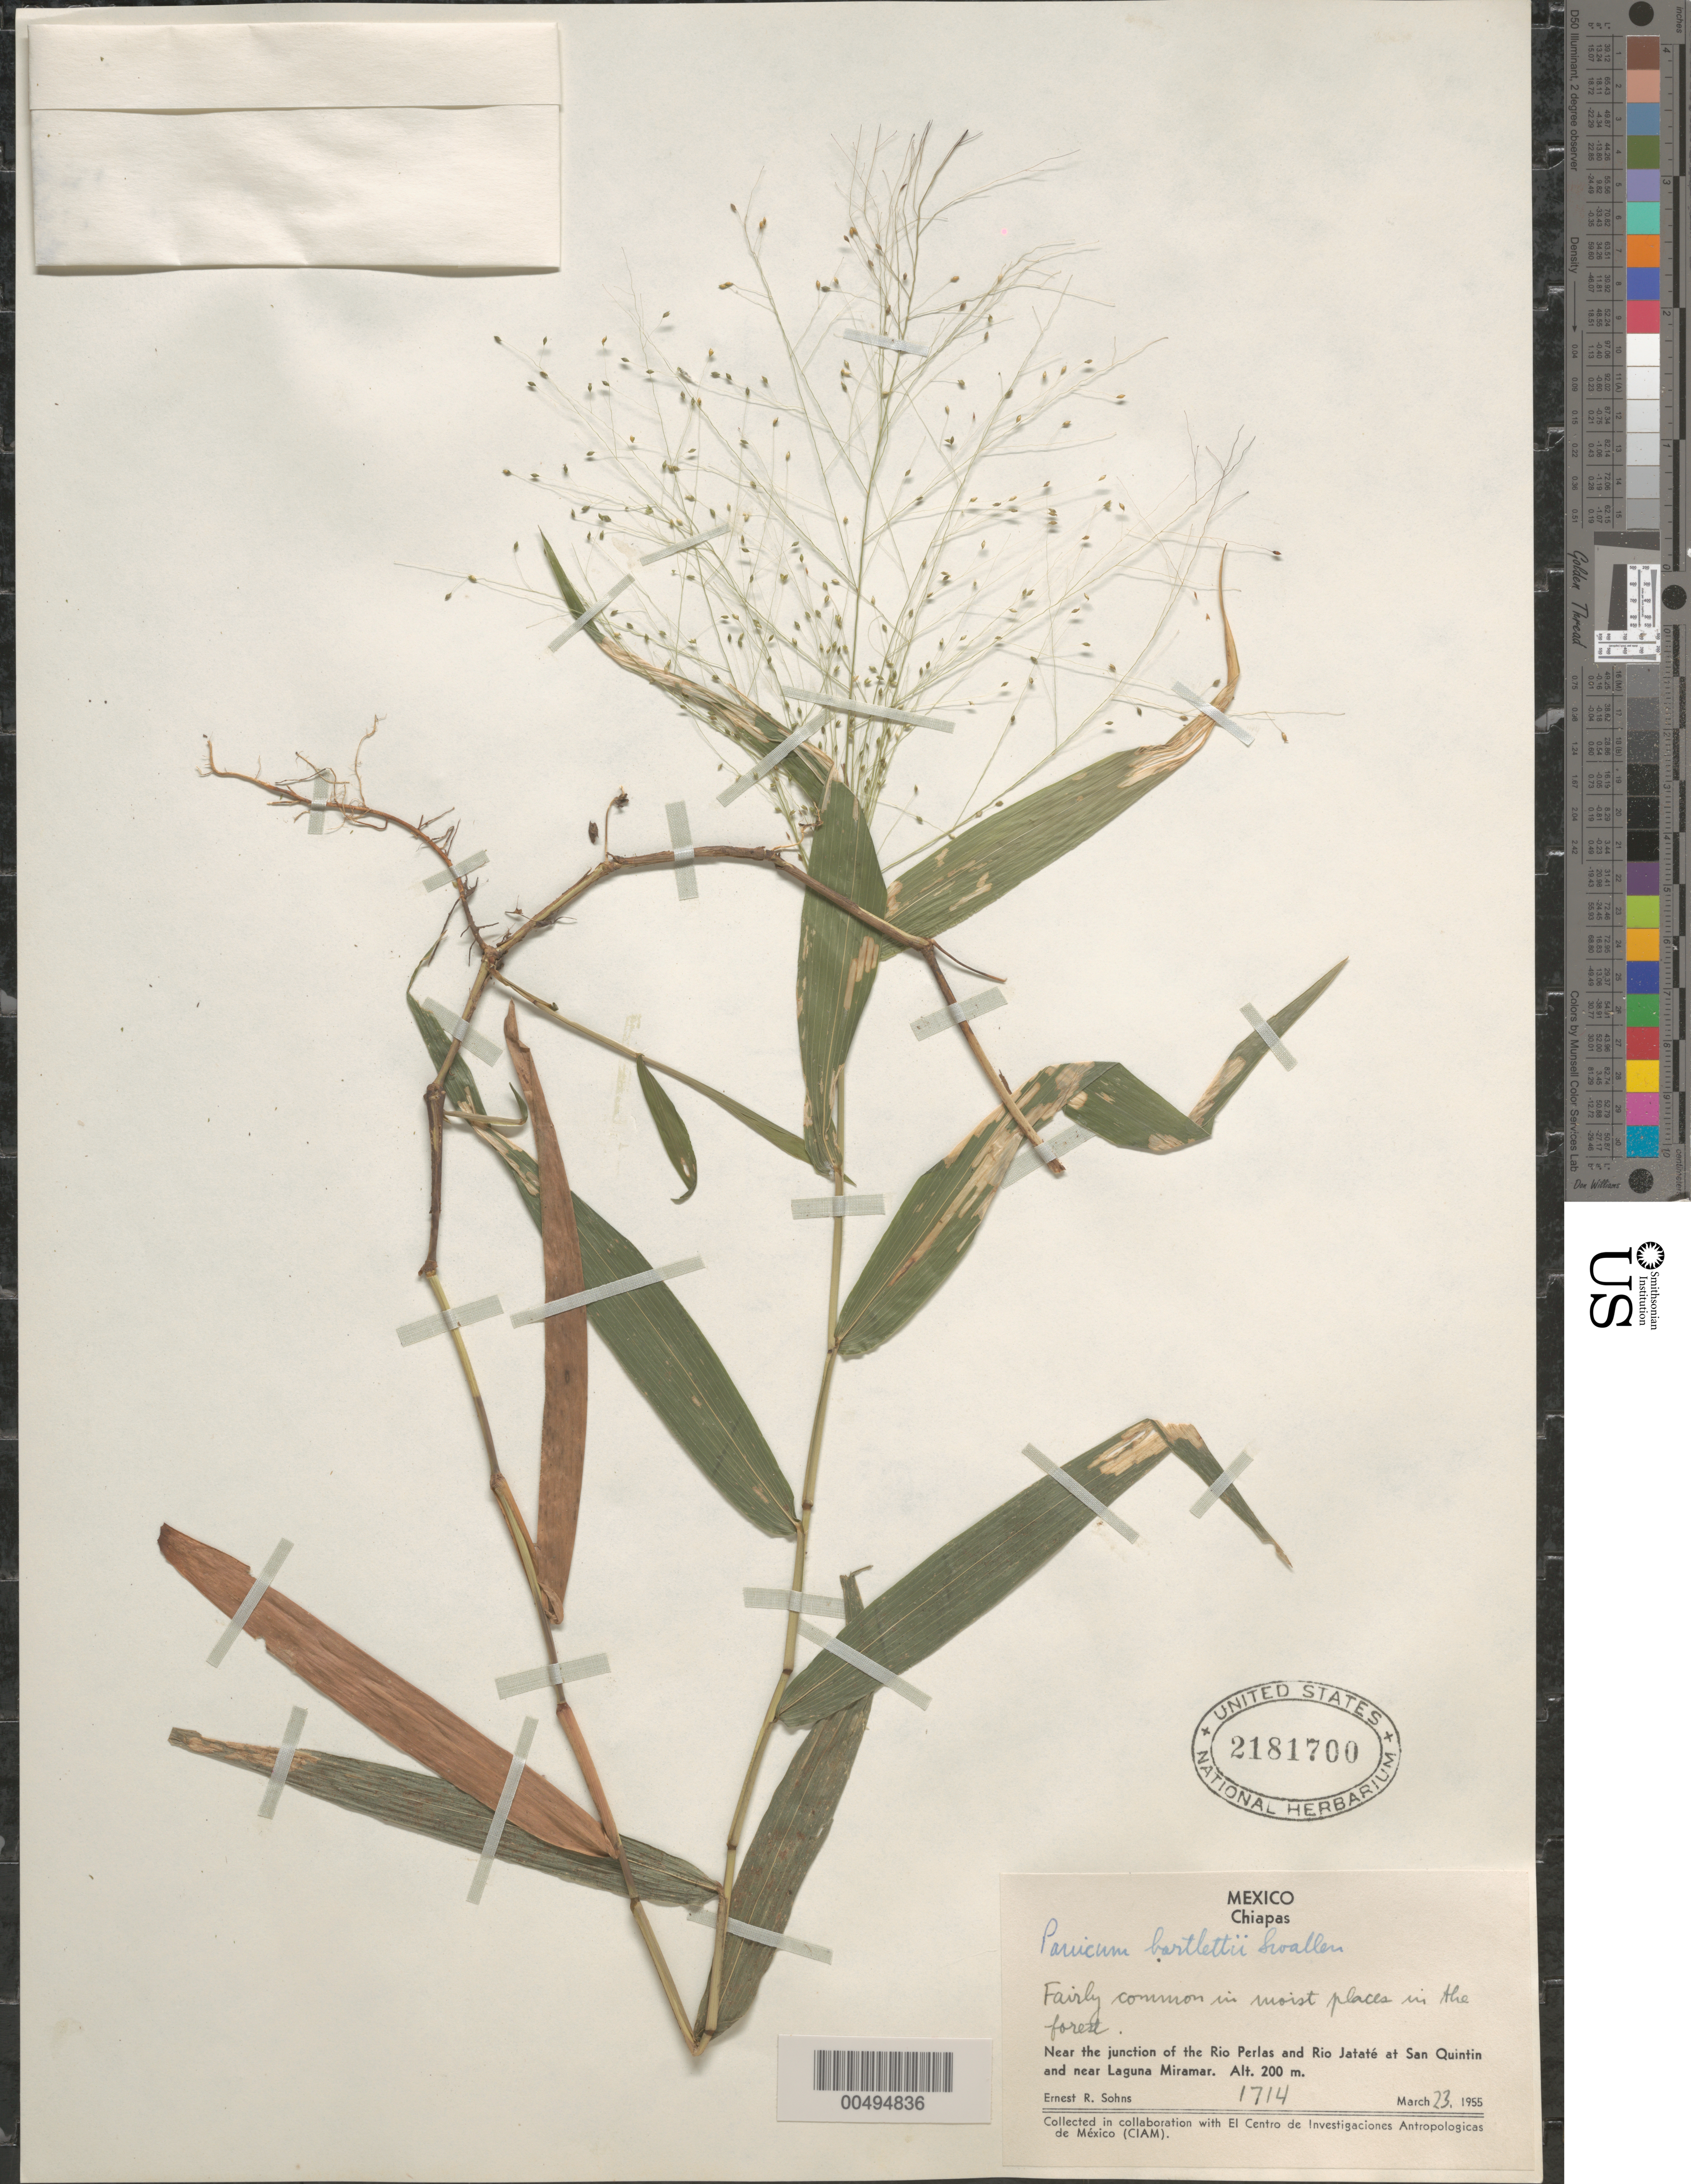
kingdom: Plantae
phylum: Tracheophyta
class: Liliopsida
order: Poales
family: Poaceae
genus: Panicum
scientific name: Panicum bartlettii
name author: Swallen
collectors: E. R. Sohns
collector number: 1714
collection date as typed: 23 Mar 1955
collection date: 1955-03-23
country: Mexico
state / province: Chiapas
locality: Near the jct of the Rio Perlas & Rio Jatat‚ at San Quintin & near Laguna Miramar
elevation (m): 200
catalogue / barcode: US 2181700